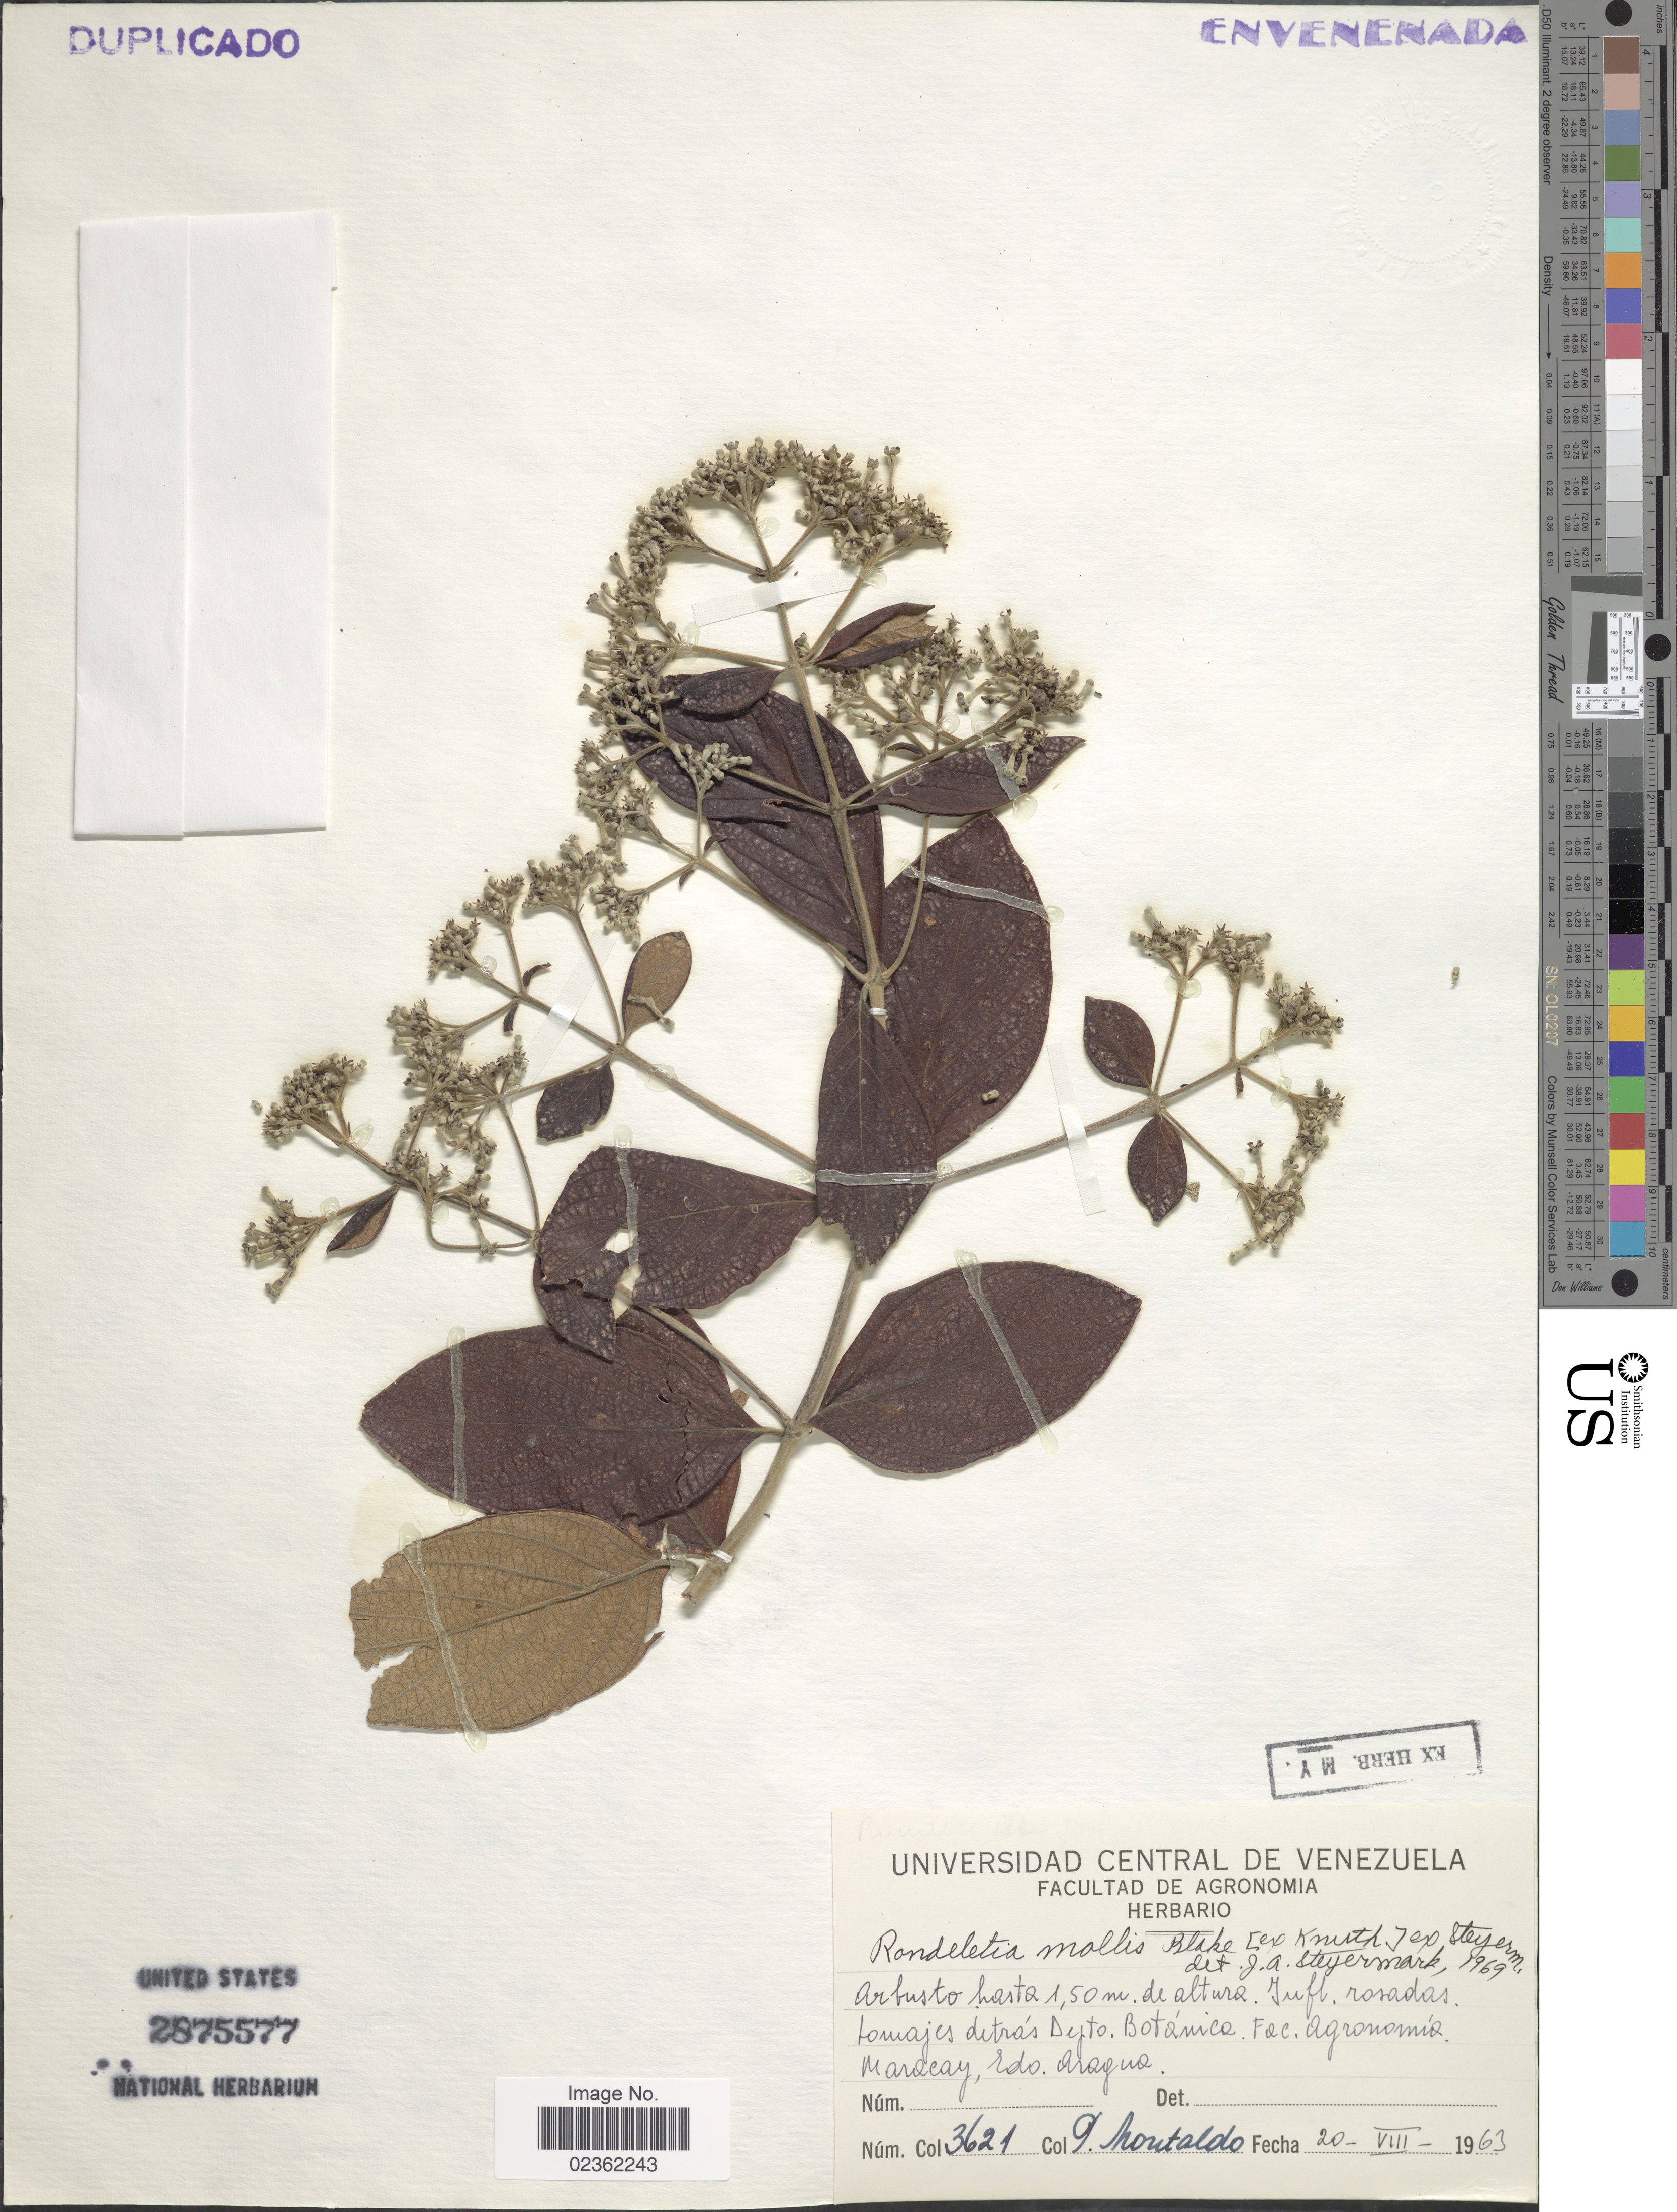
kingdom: Plantae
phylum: Tracheophyta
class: Magnoliopsida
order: Gentianales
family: Rubiaceae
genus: Rondeletia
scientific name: Rondeletia mollis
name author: S.F. Blake ex Steyerm.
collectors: P. Montaldo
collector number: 3621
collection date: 1963-08-20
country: Venezuela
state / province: Aragua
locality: Depto. Botanica. Fac. Agronomia, Maracay.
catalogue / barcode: US 2875577